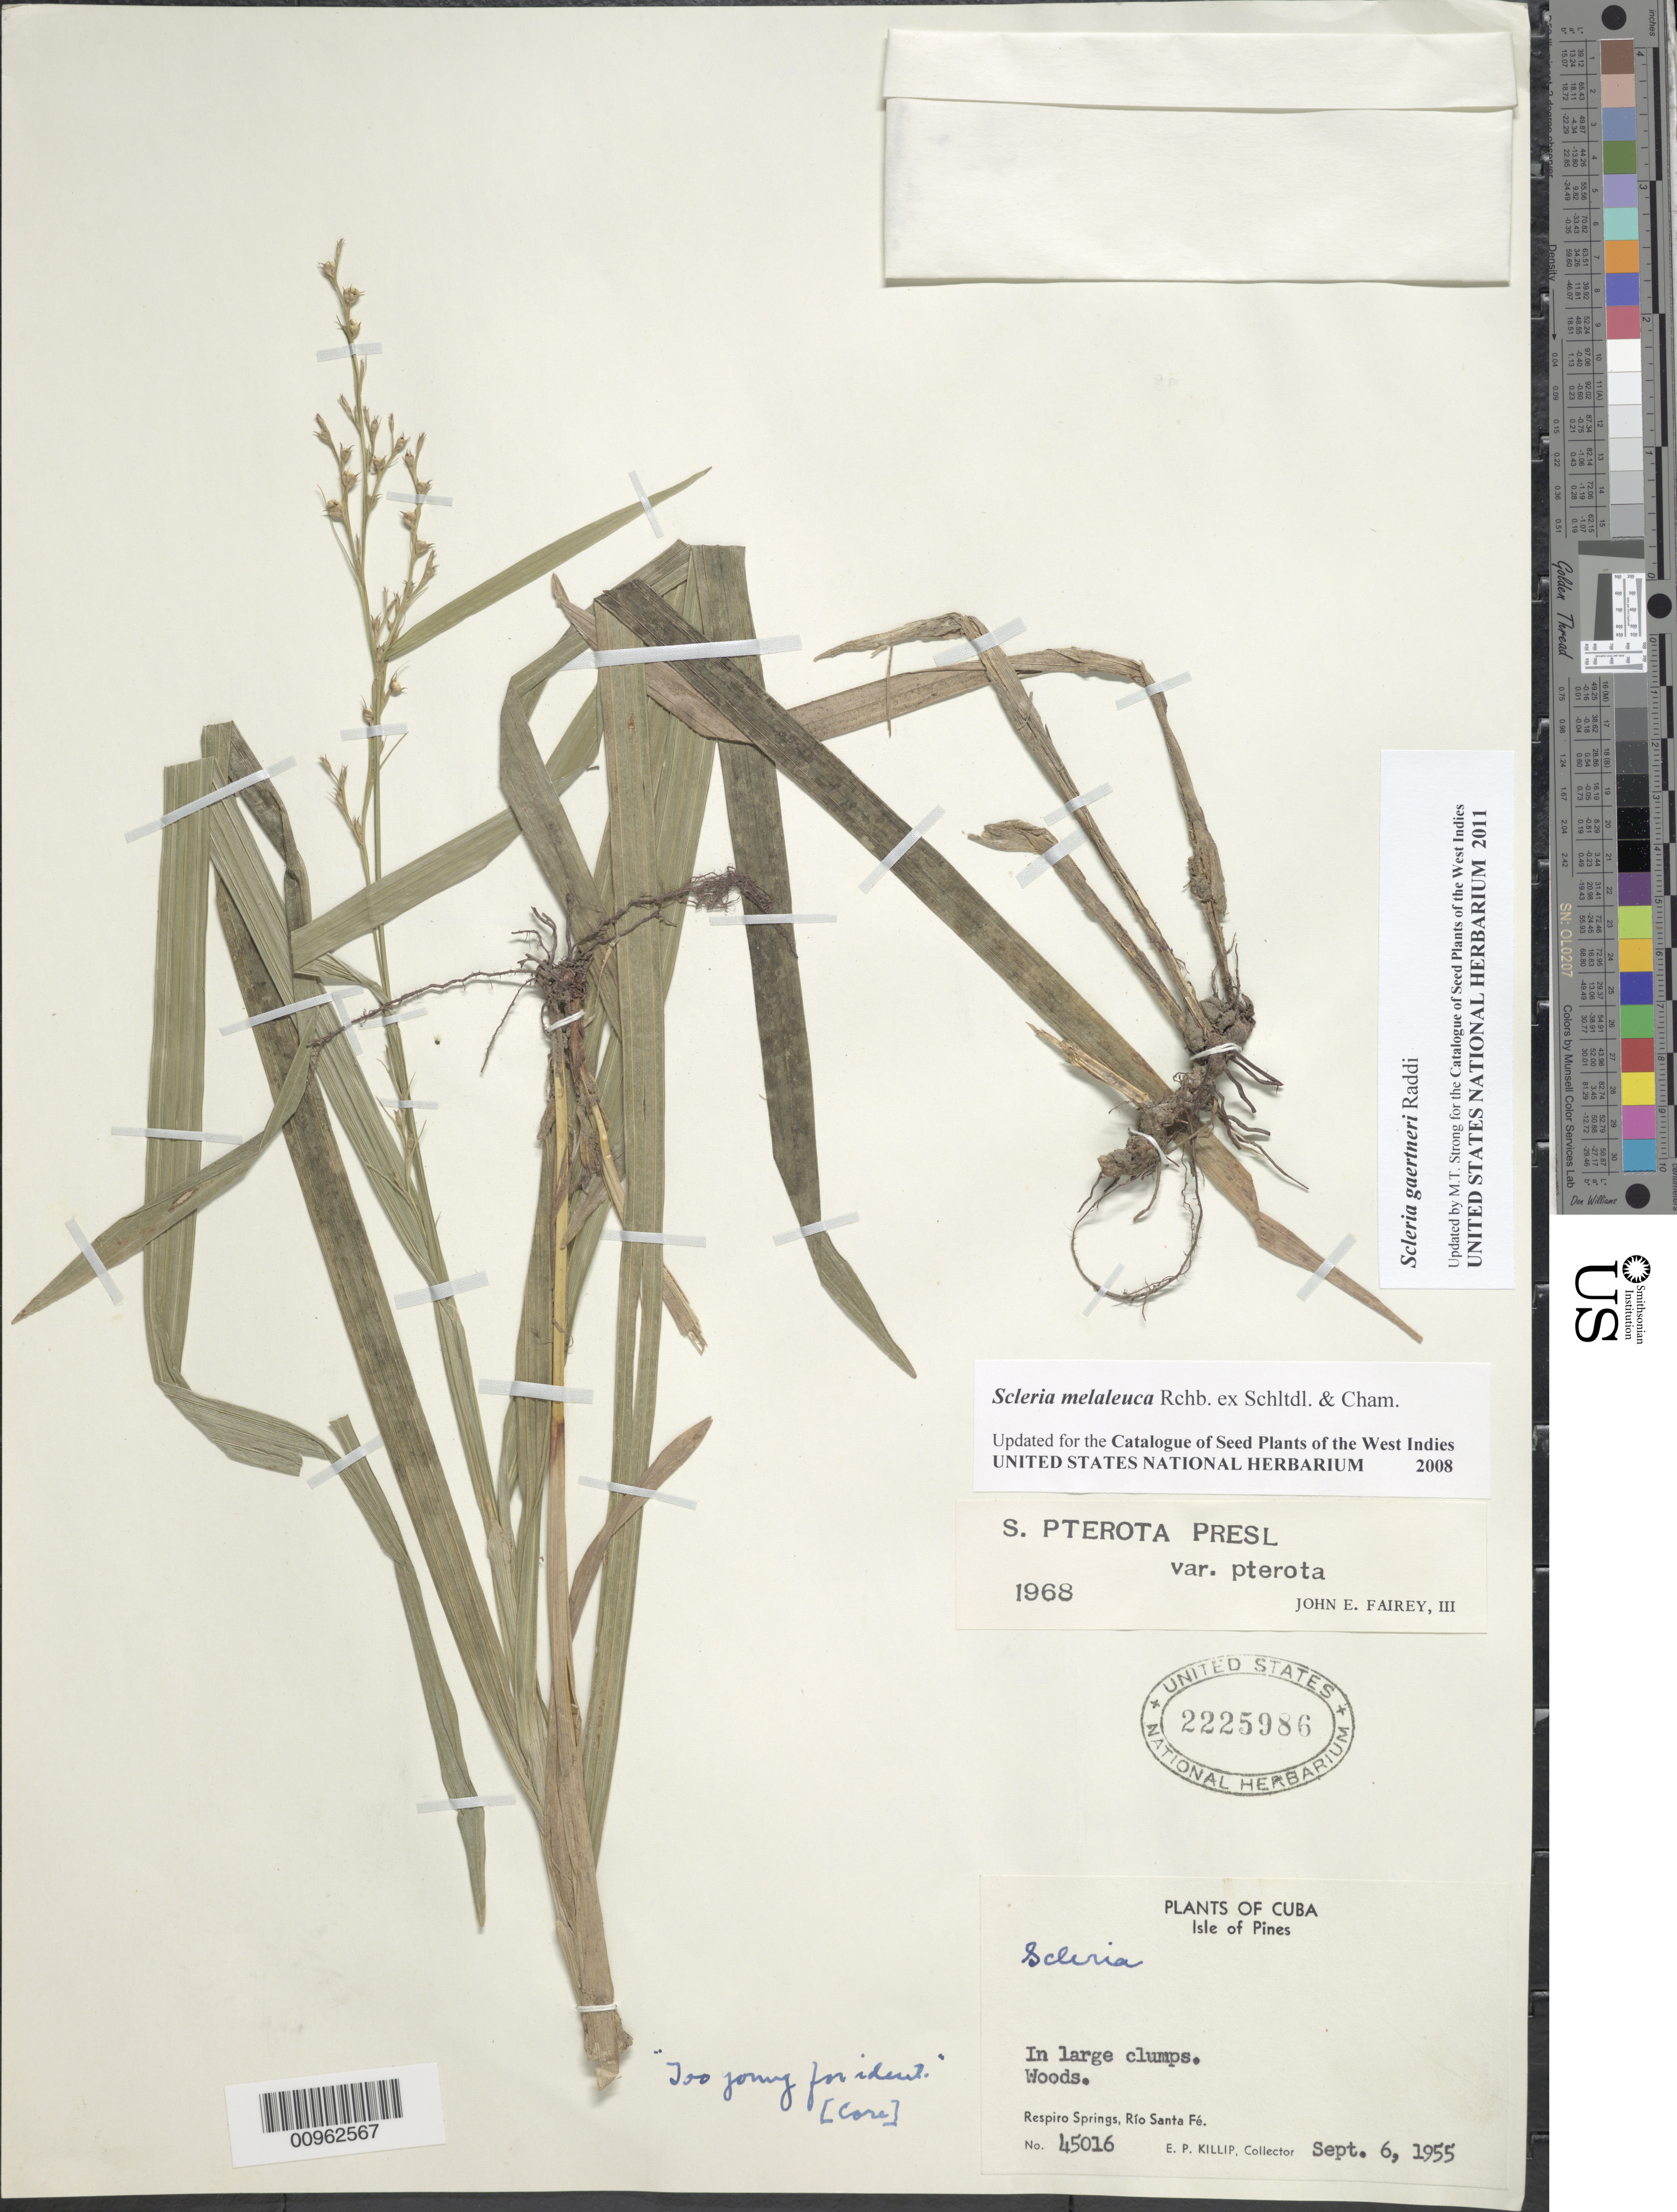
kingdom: Plantae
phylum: Tracheophyta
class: Liliopsida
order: Poales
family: Cyperaceae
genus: Scleria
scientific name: Scleria gaertneri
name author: Raddi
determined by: Strong, M. T., (US), Smithsonian Institution - National Museum of Natural History (UNITED STATES)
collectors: E. P. Killip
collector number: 45016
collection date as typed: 06 Sep 1955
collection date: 1955-09-06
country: Cuba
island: Isla de la Juventud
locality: Respiro Springs, Río Santa Fé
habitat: Woods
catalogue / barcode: US 2225986